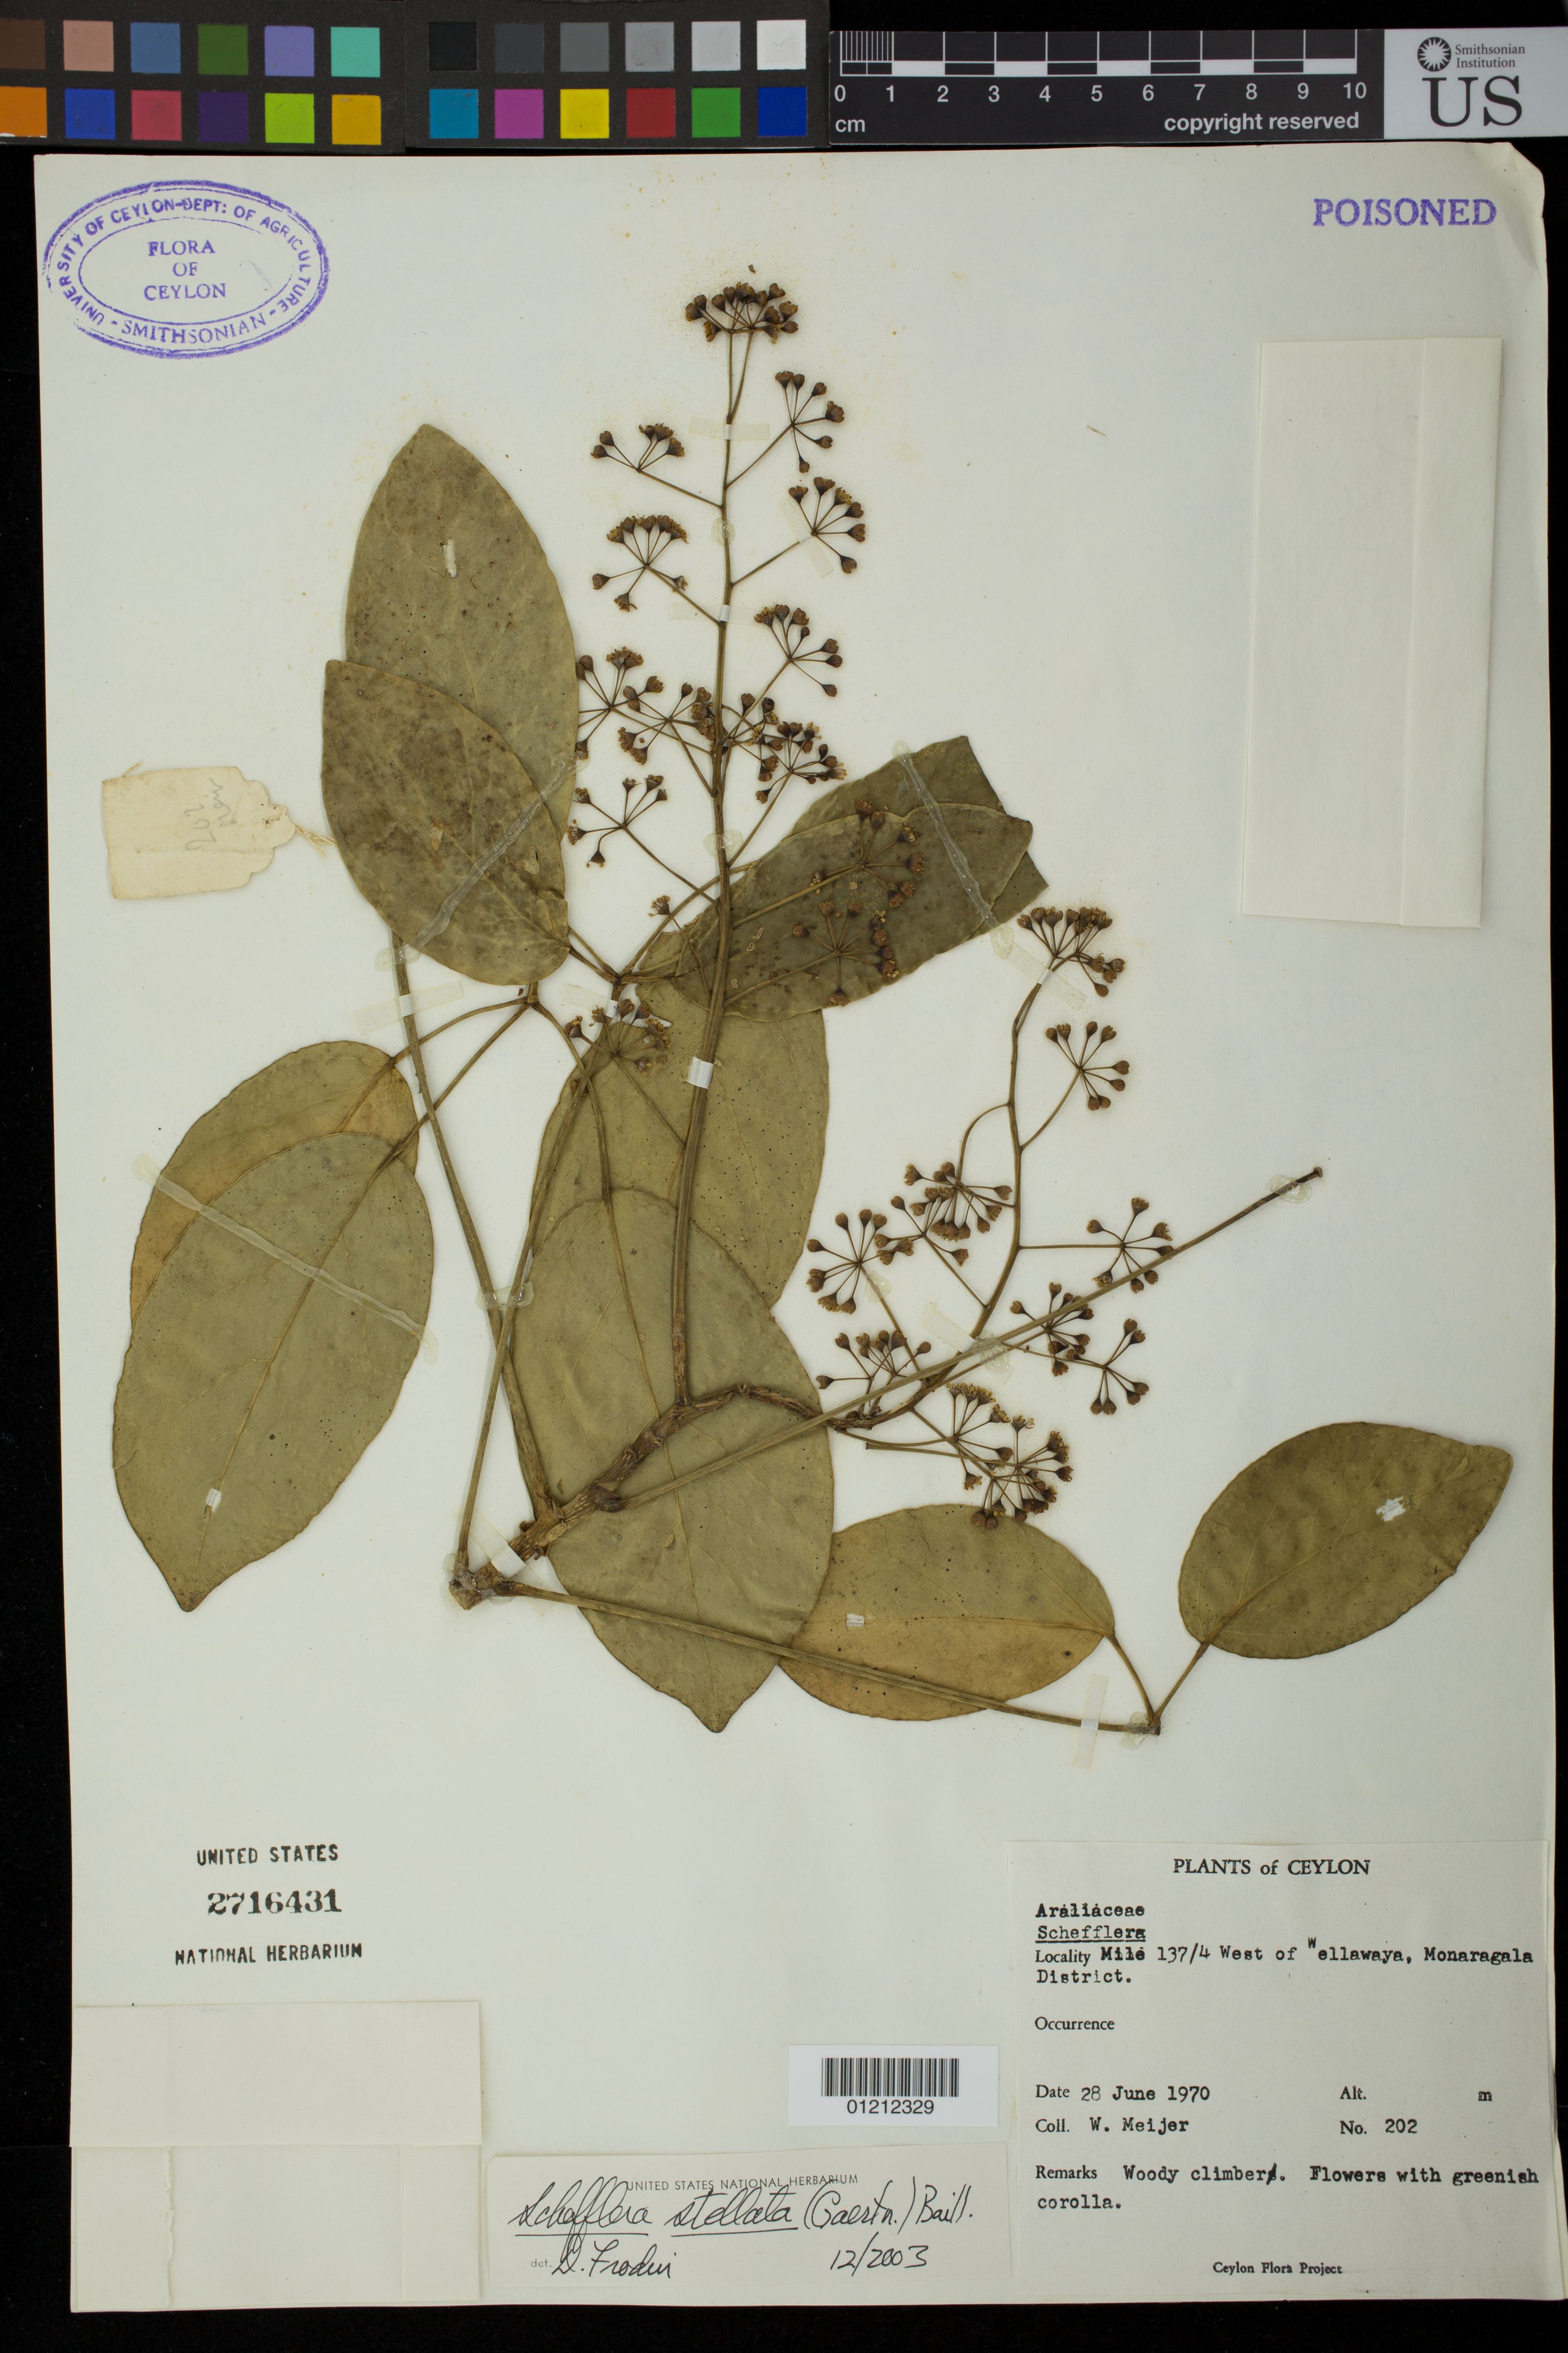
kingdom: Plantae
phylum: Tracheophyta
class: Magnoliopsida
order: Apiales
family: Araliaceae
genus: Schefflera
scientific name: Schefflera stellata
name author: (Gaertn.) Baill.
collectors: W. Meijer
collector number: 202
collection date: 1970-06-28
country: Sri Lanka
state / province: Uva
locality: Ceylon. Mile 137/4 West of Wellawaya, Monaragala District.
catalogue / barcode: US 2716431